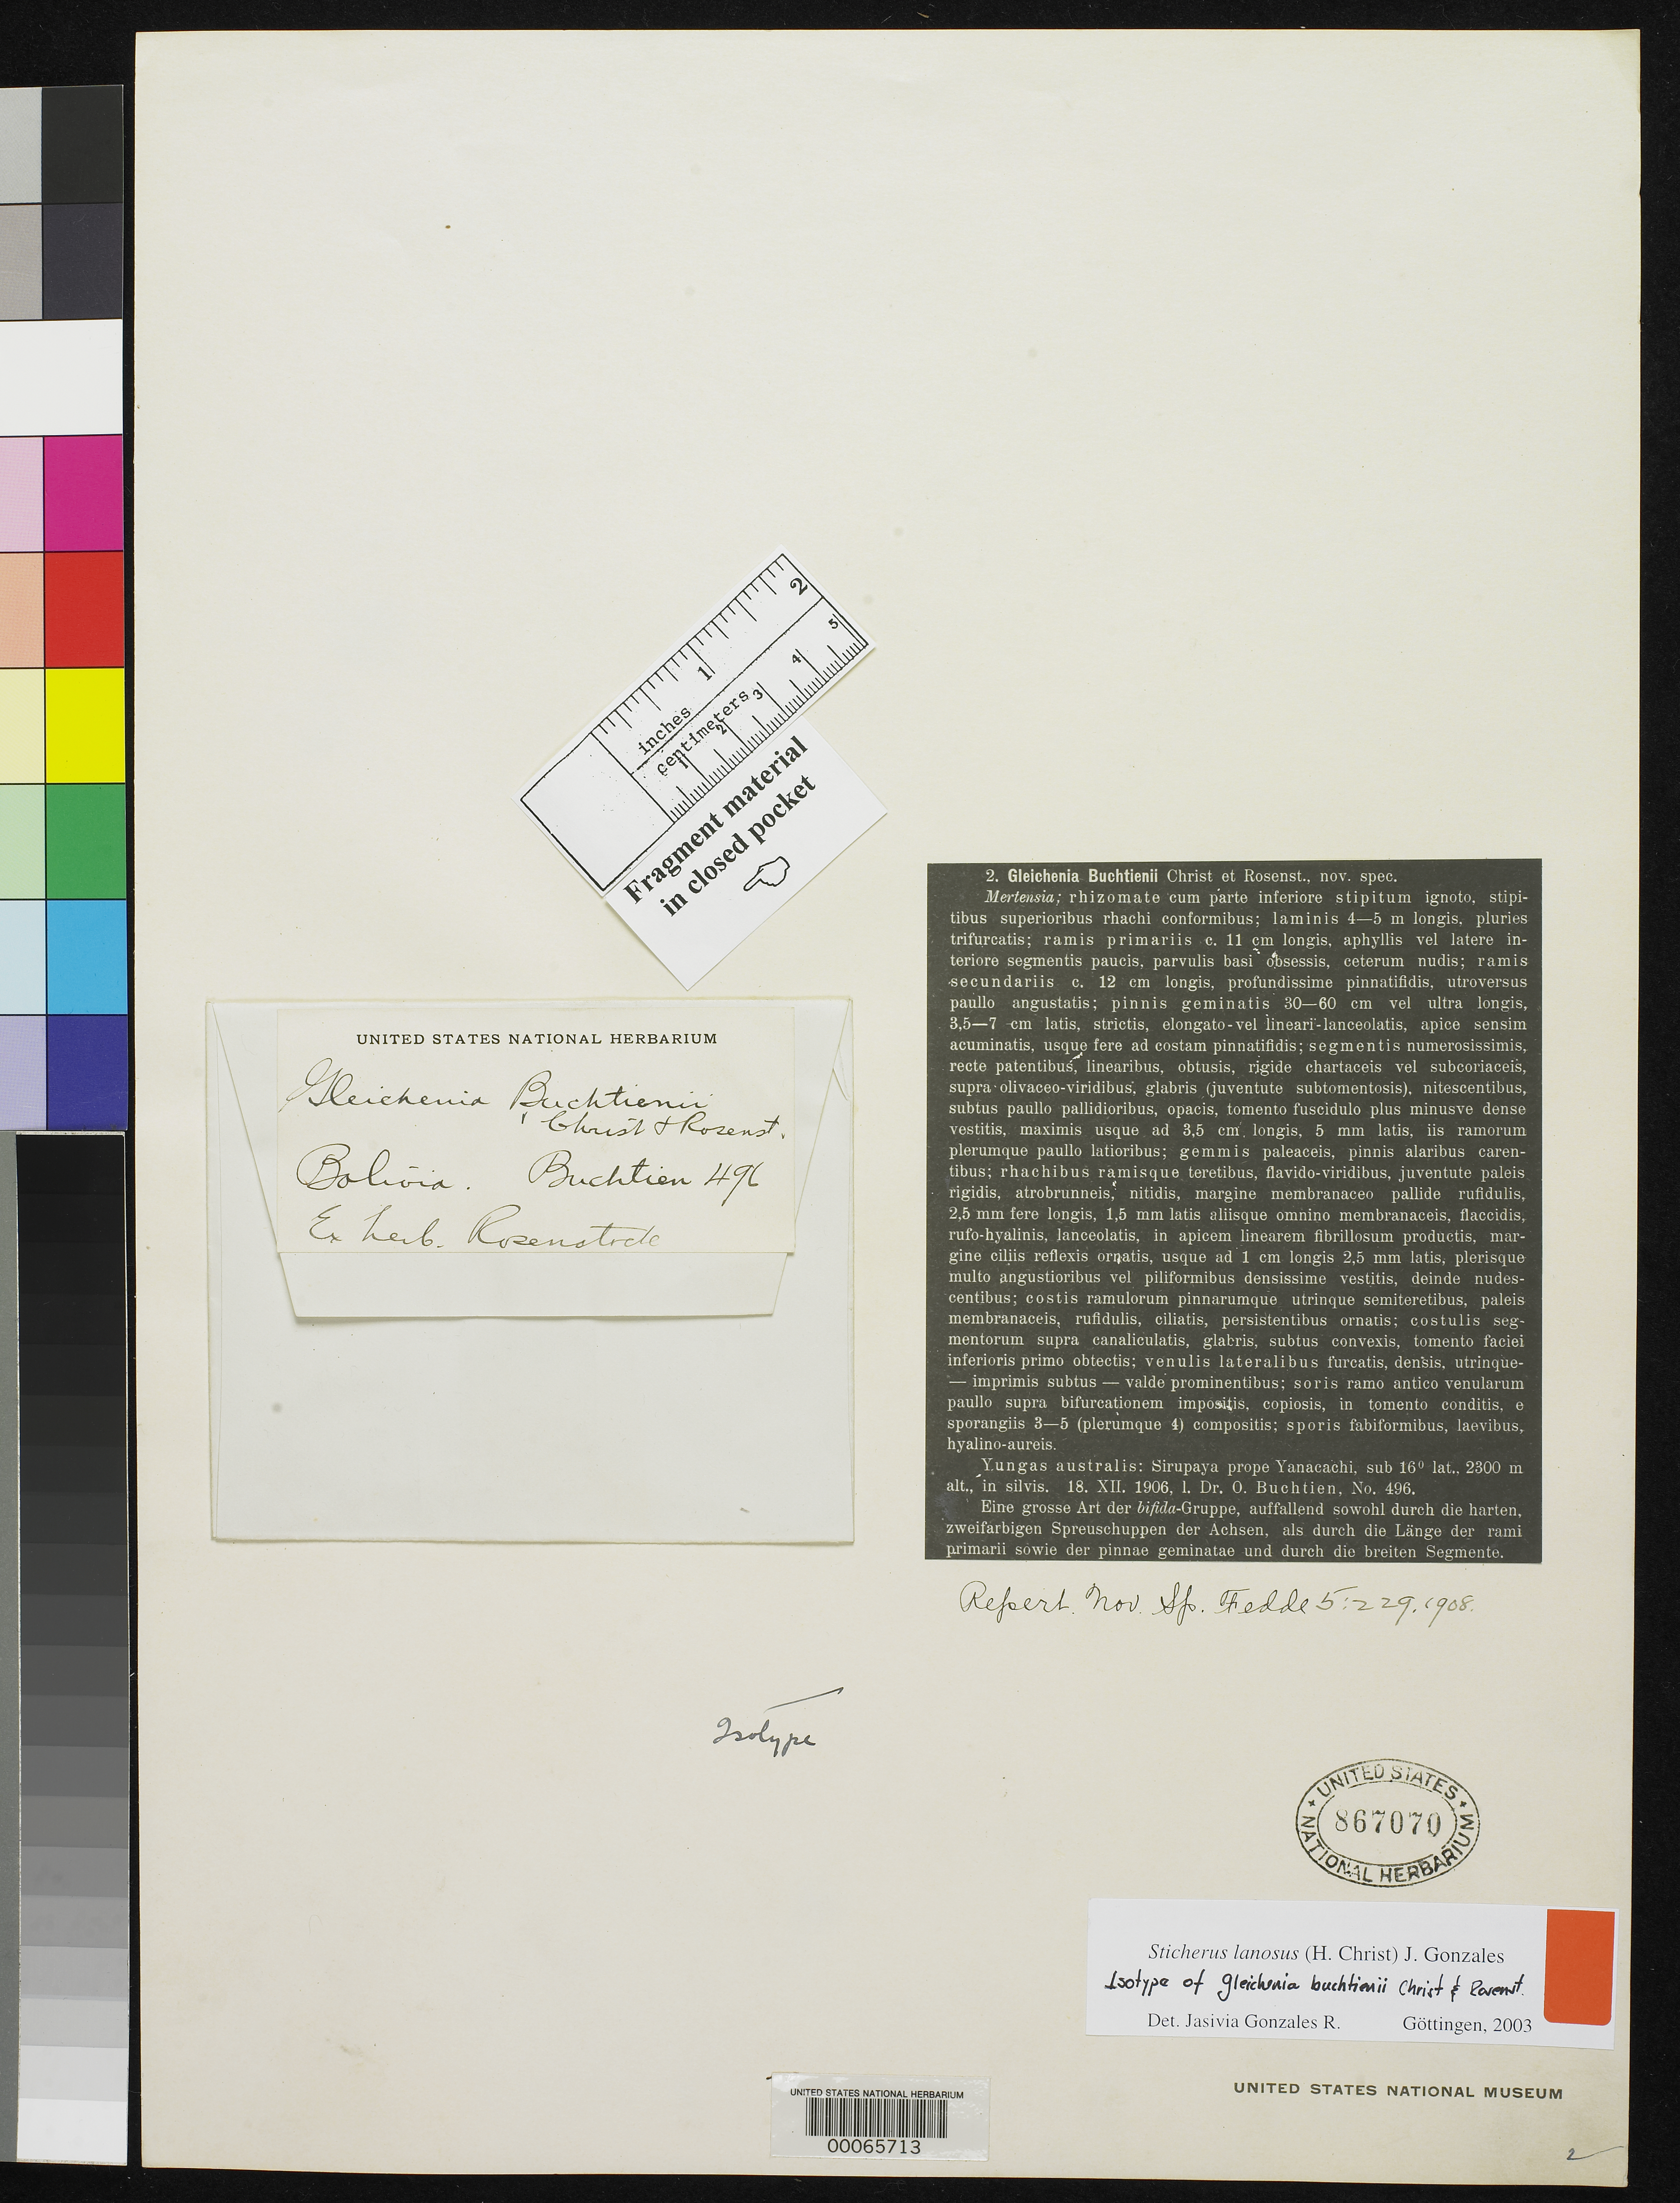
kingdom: Plantae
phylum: Tracheophyta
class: Polypodiopsida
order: Gleicheniales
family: Gleicheniaceae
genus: Gleichenia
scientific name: Gleichenia buchtienii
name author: Christ & Rosenst.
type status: Isotype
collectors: O. Buchtien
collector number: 496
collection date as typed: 18 Dec 1906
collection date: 1906-12-18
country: Bolivia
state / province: La Paz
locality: Sirupaya near Yanacachi.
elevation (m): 2300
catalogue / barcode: US 867070